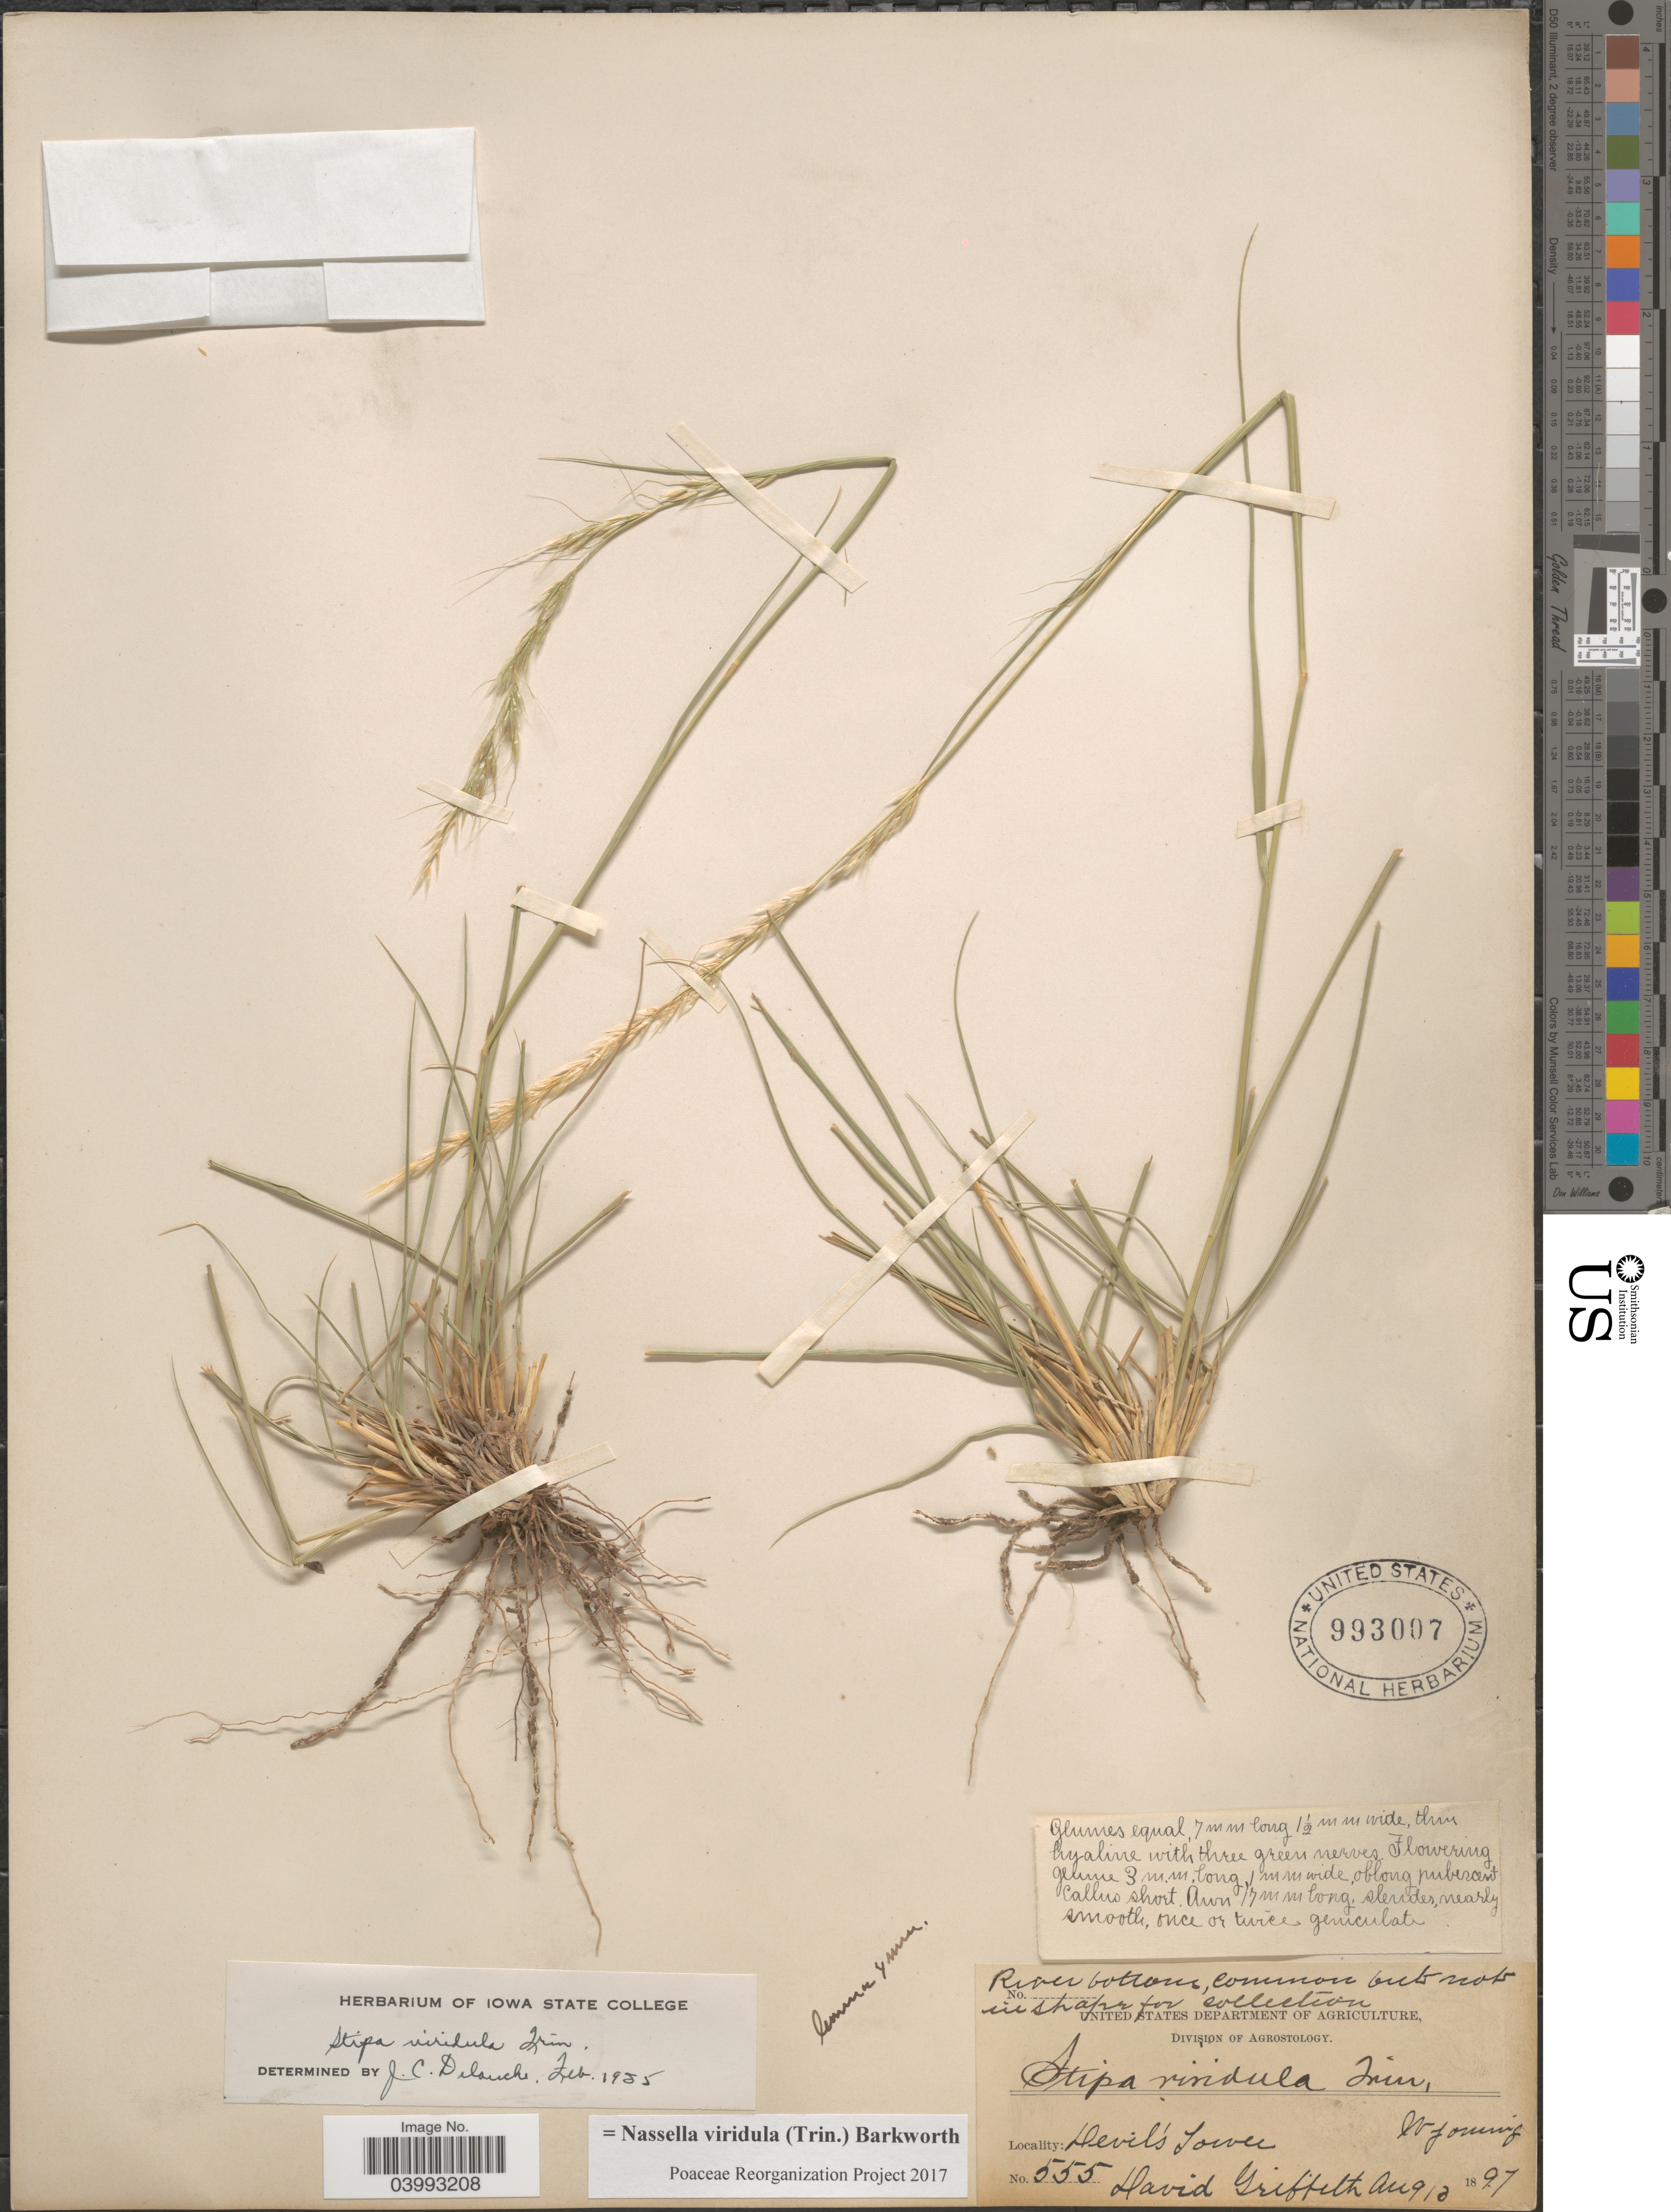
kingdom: Plantae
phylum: Tracheophyta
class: Liliopsida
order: Poales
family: Poaceae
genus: Nassella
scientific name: Nassella viridula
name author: (Trin.) Barkworth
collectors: D. Griffith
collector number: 555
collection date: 1897-08-10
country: United States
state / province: Wyoming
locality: Devil's Lower.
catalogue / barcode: US 993007